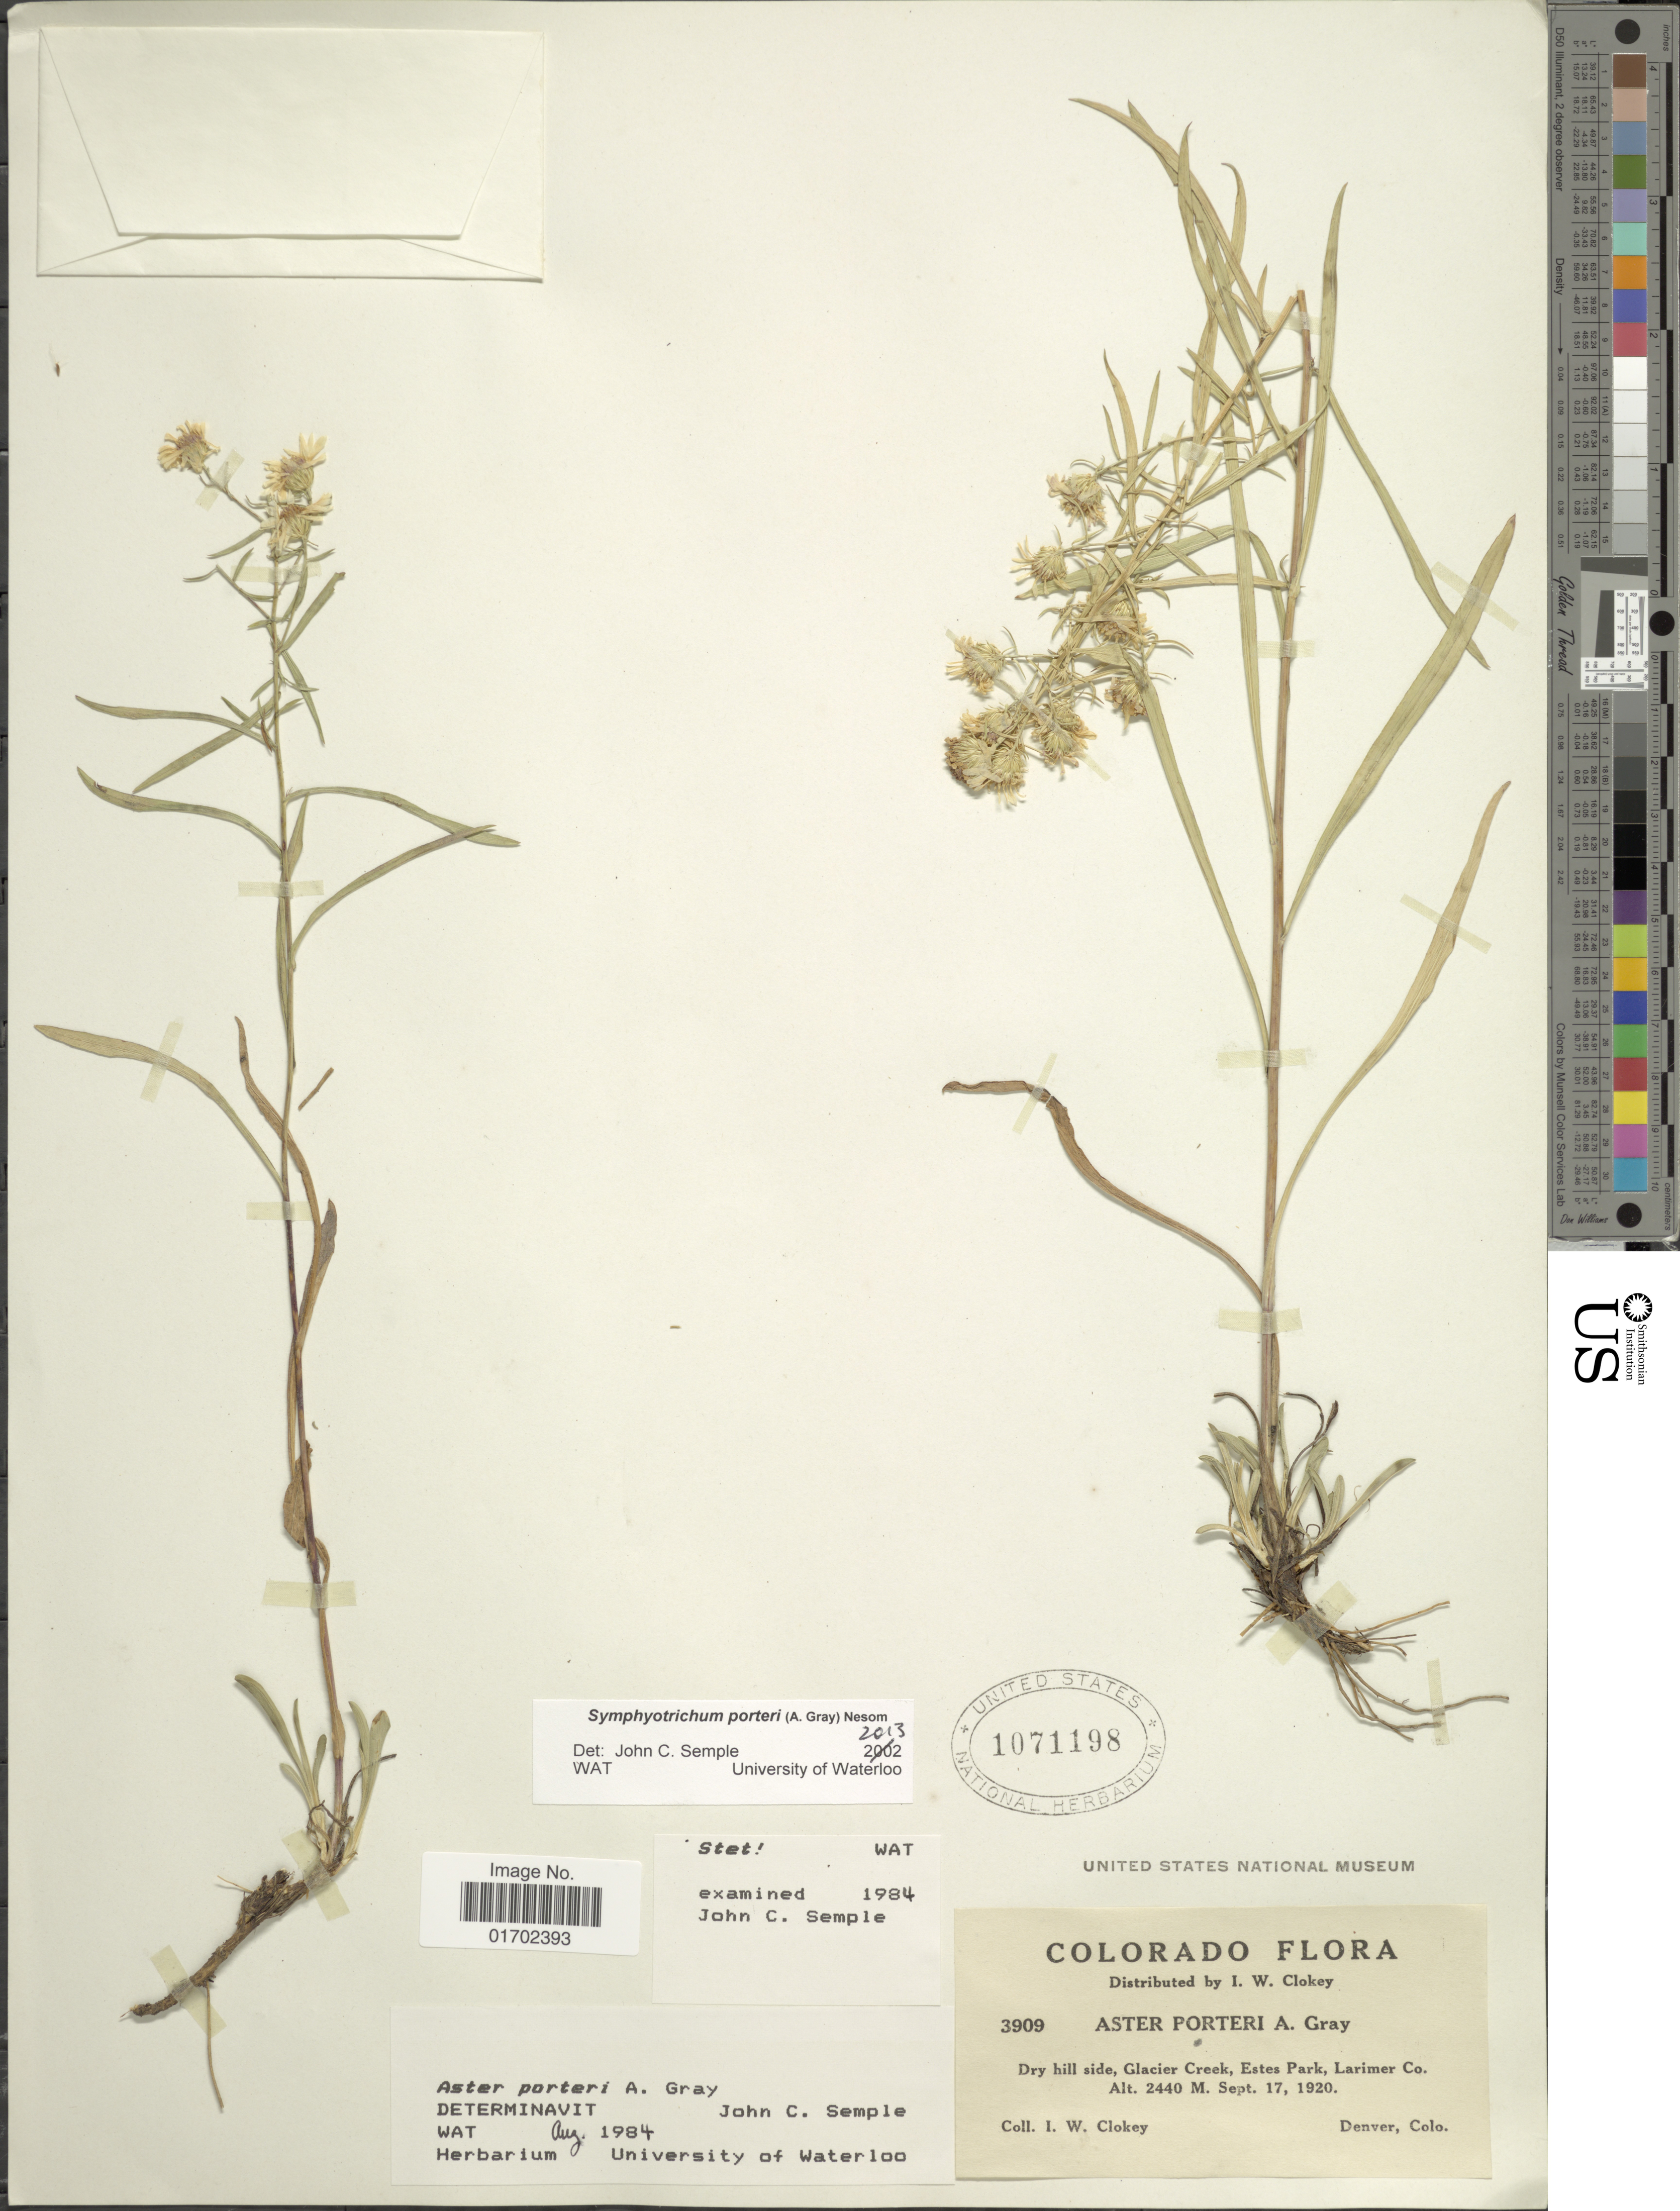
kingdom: Plantae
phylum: Tracheophyta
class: Magnoliopsida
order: Asterales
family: Asteraceae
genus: Symphyotrichum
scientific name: Symphyotrichum porteri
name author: (A. Gray) G.L. Nesom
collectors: I. W. Clokey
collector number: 3909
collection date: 1920-09-17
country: United States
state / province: Colorado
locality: Colorado. Dry hill side, Glacier Creek, Estes Park, Larimer Co.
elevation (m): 2440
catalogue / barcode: US 1071198